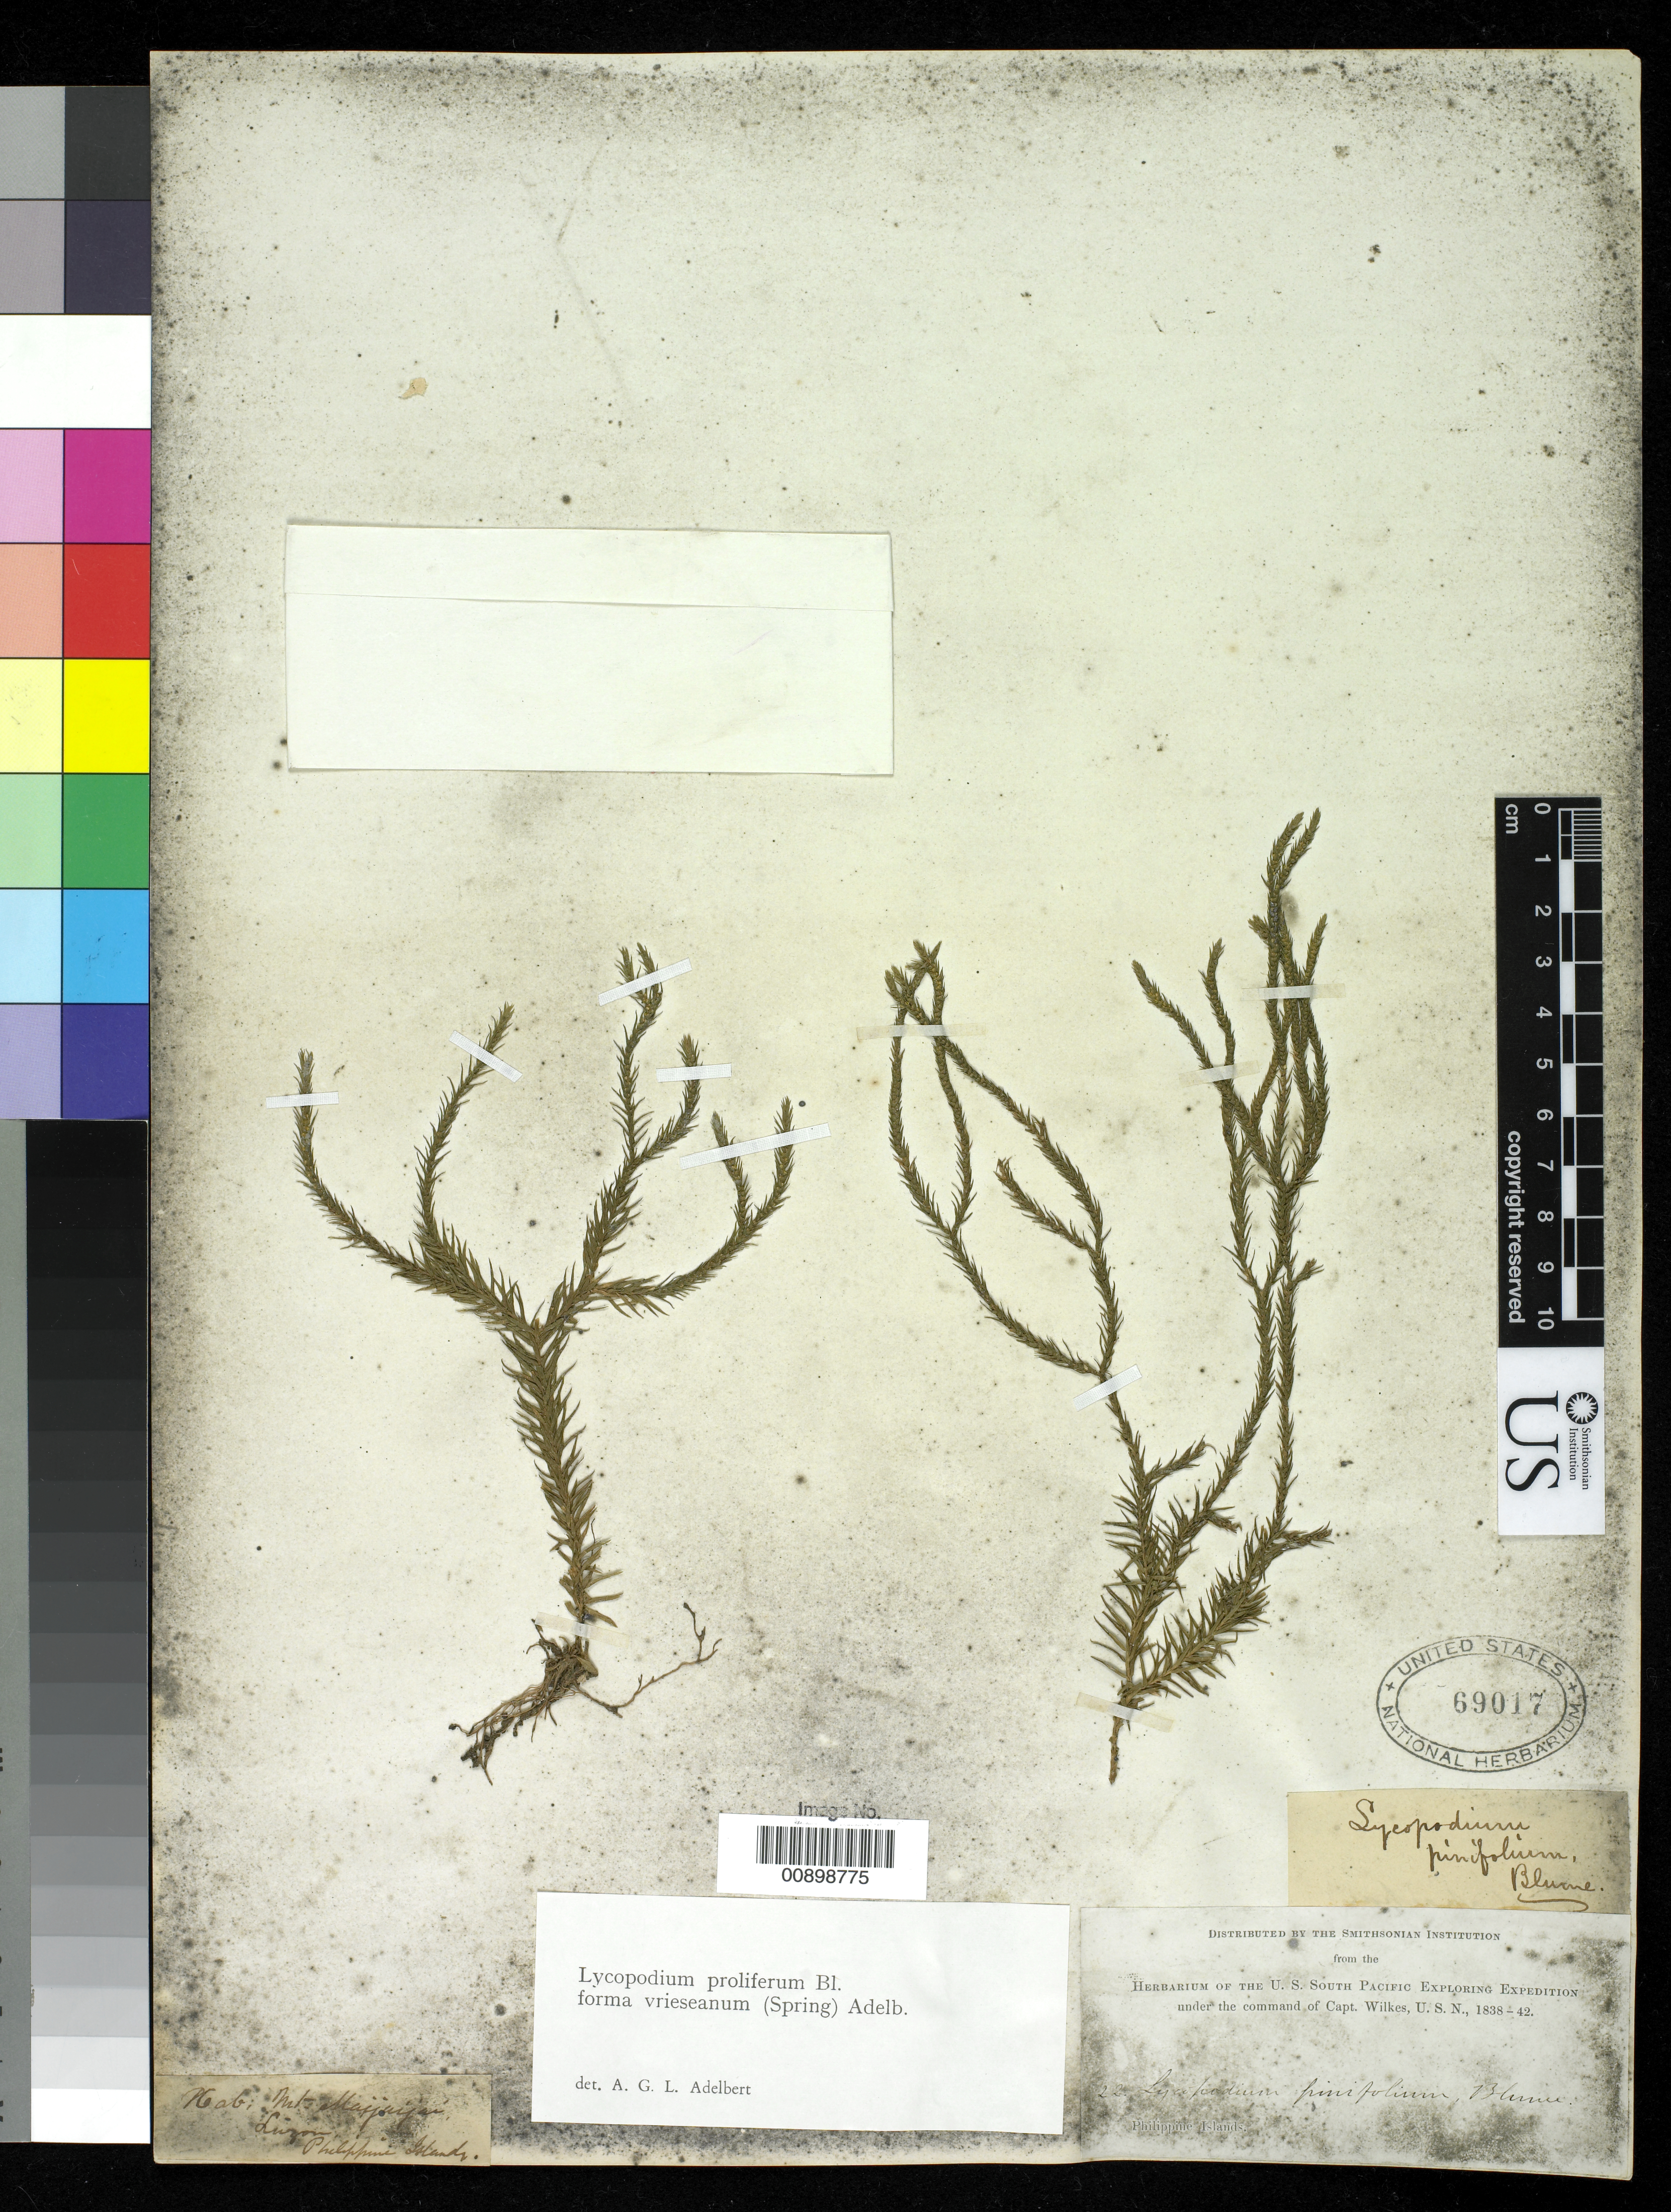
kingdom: Plantae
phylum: Tracheophyta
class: Lycopodiopsida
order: Lycopodiales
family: Lycopodiaceae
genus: Phlegmariurus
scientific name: Phlegmariurus proliferus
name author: (Blume) A. R. Field & Bostock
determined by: Field, A. R.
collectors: Wilkes Explor. Exped.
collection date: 1838/1842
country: Philippines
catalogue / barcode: US 69017